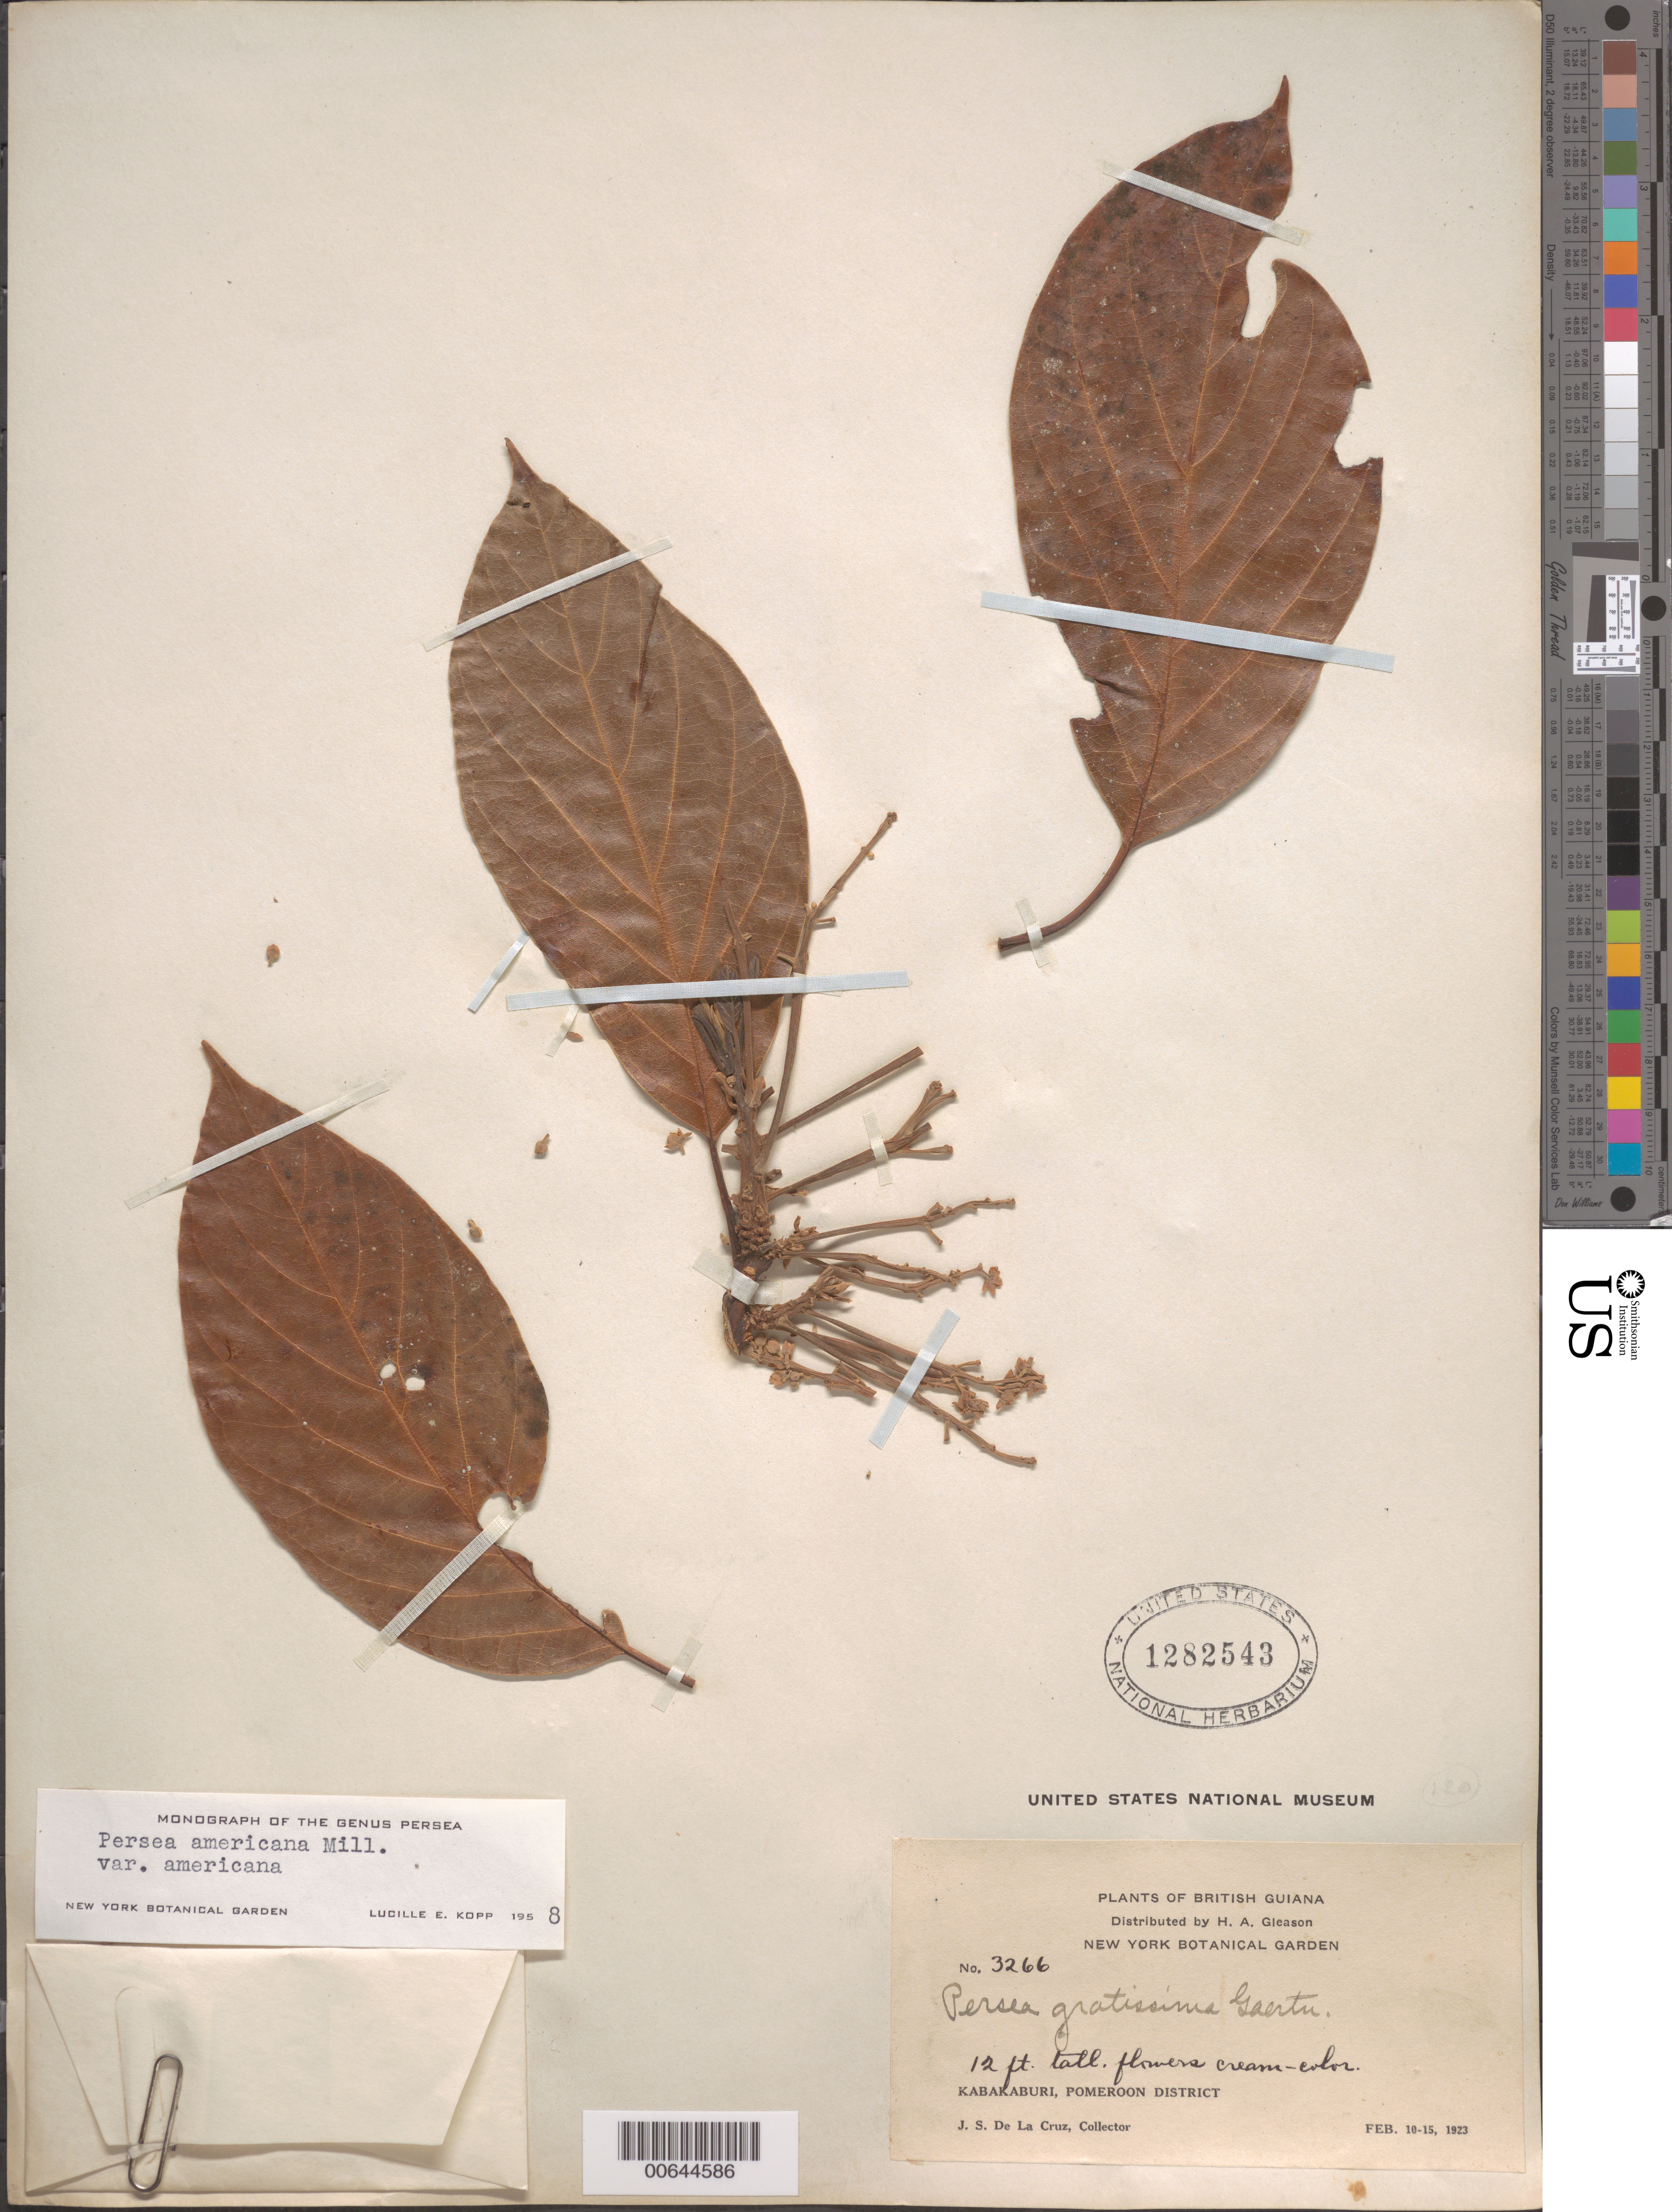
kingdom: Plantae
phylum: Tracheophyta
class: Magnoliopsida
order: Laurales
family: Lauraceae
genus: Persea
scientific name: Persea americana var. americana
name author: Mill.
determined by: Kopp, L. E., (NY), New York Botanical Garden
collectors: J. S. de la Cruz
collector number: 3266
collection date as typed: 10-Feb-23 to 15-Feb-23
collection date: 1923-02-10/1923-02-15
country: Guyana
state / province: Pomeroon-Supenaam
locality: Kabakaburi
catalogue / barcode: US 1282543